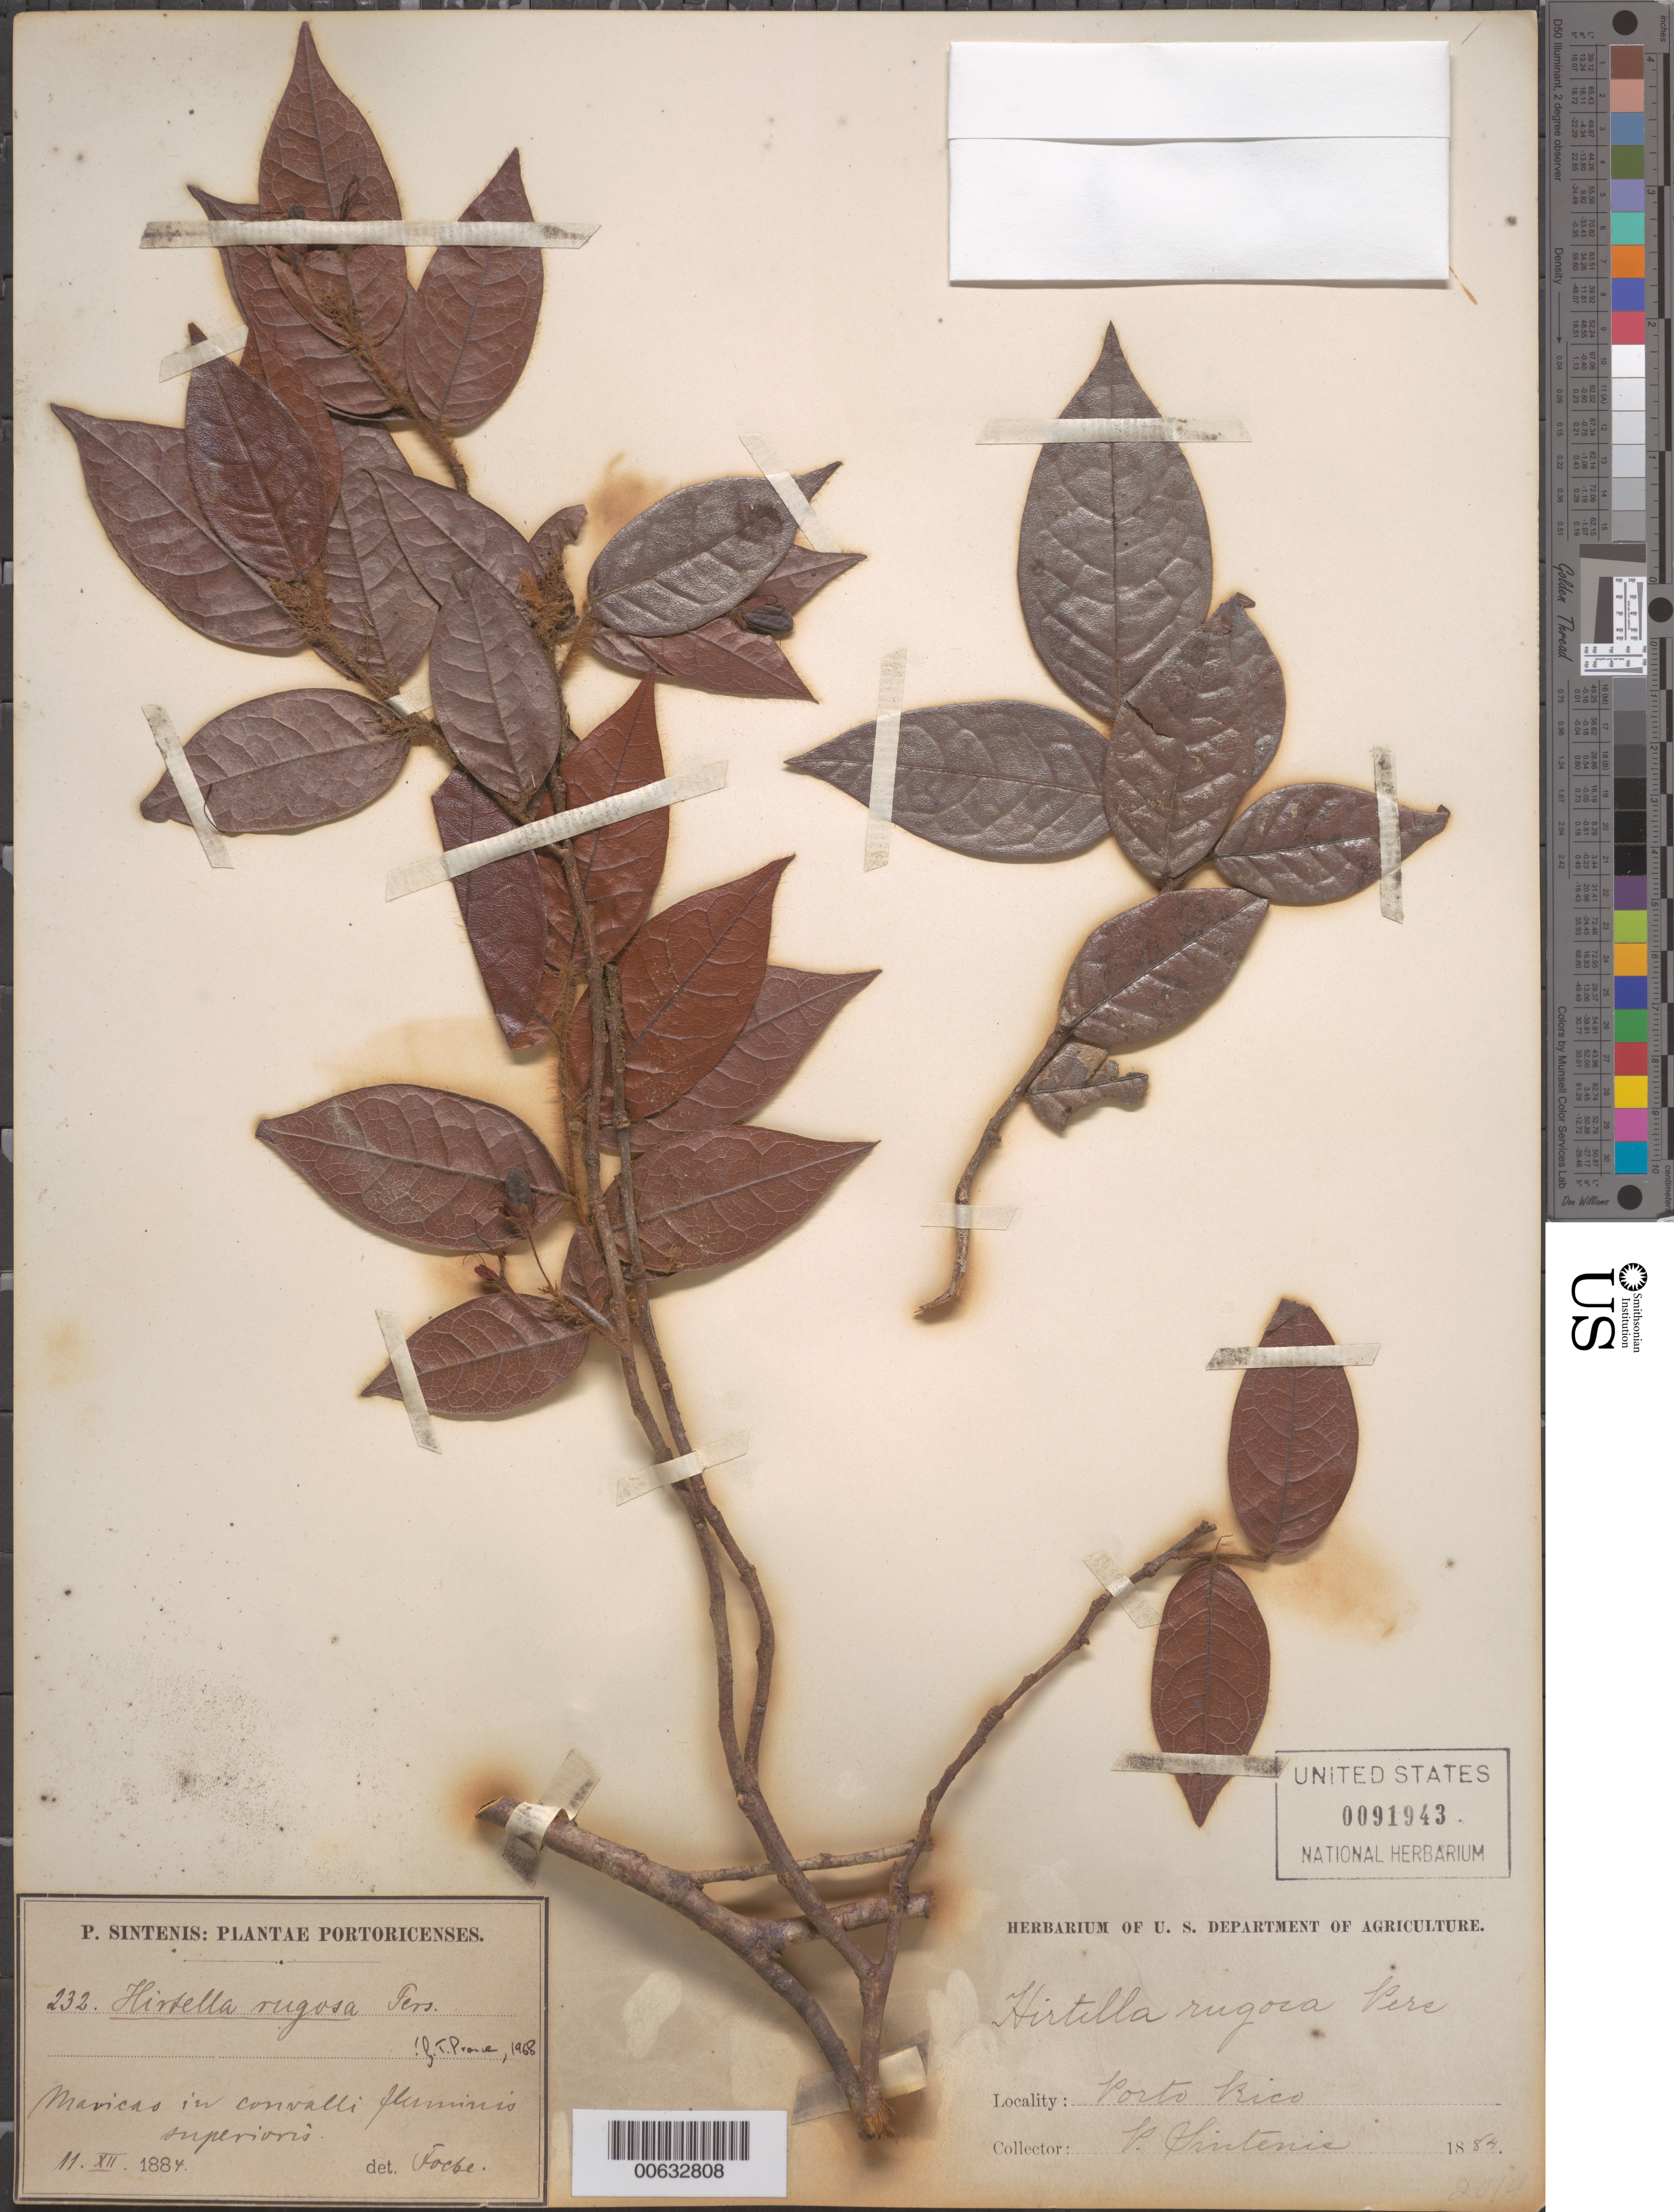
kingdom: Plantae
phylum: Tracheophyta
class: Magnoliopsida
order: Malpighiales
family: Chrysobalanaceae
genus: Hirtella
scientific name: Hirtella rugosa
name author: Thuill. ex Pers.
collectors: P. Sintenis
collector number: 232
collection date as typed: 11 Dec 1884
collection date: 1884-12-11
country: Puerto Rico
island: Greater Antilles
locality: Maricao, in convalli fluminis superioris.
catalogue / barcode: US 91943